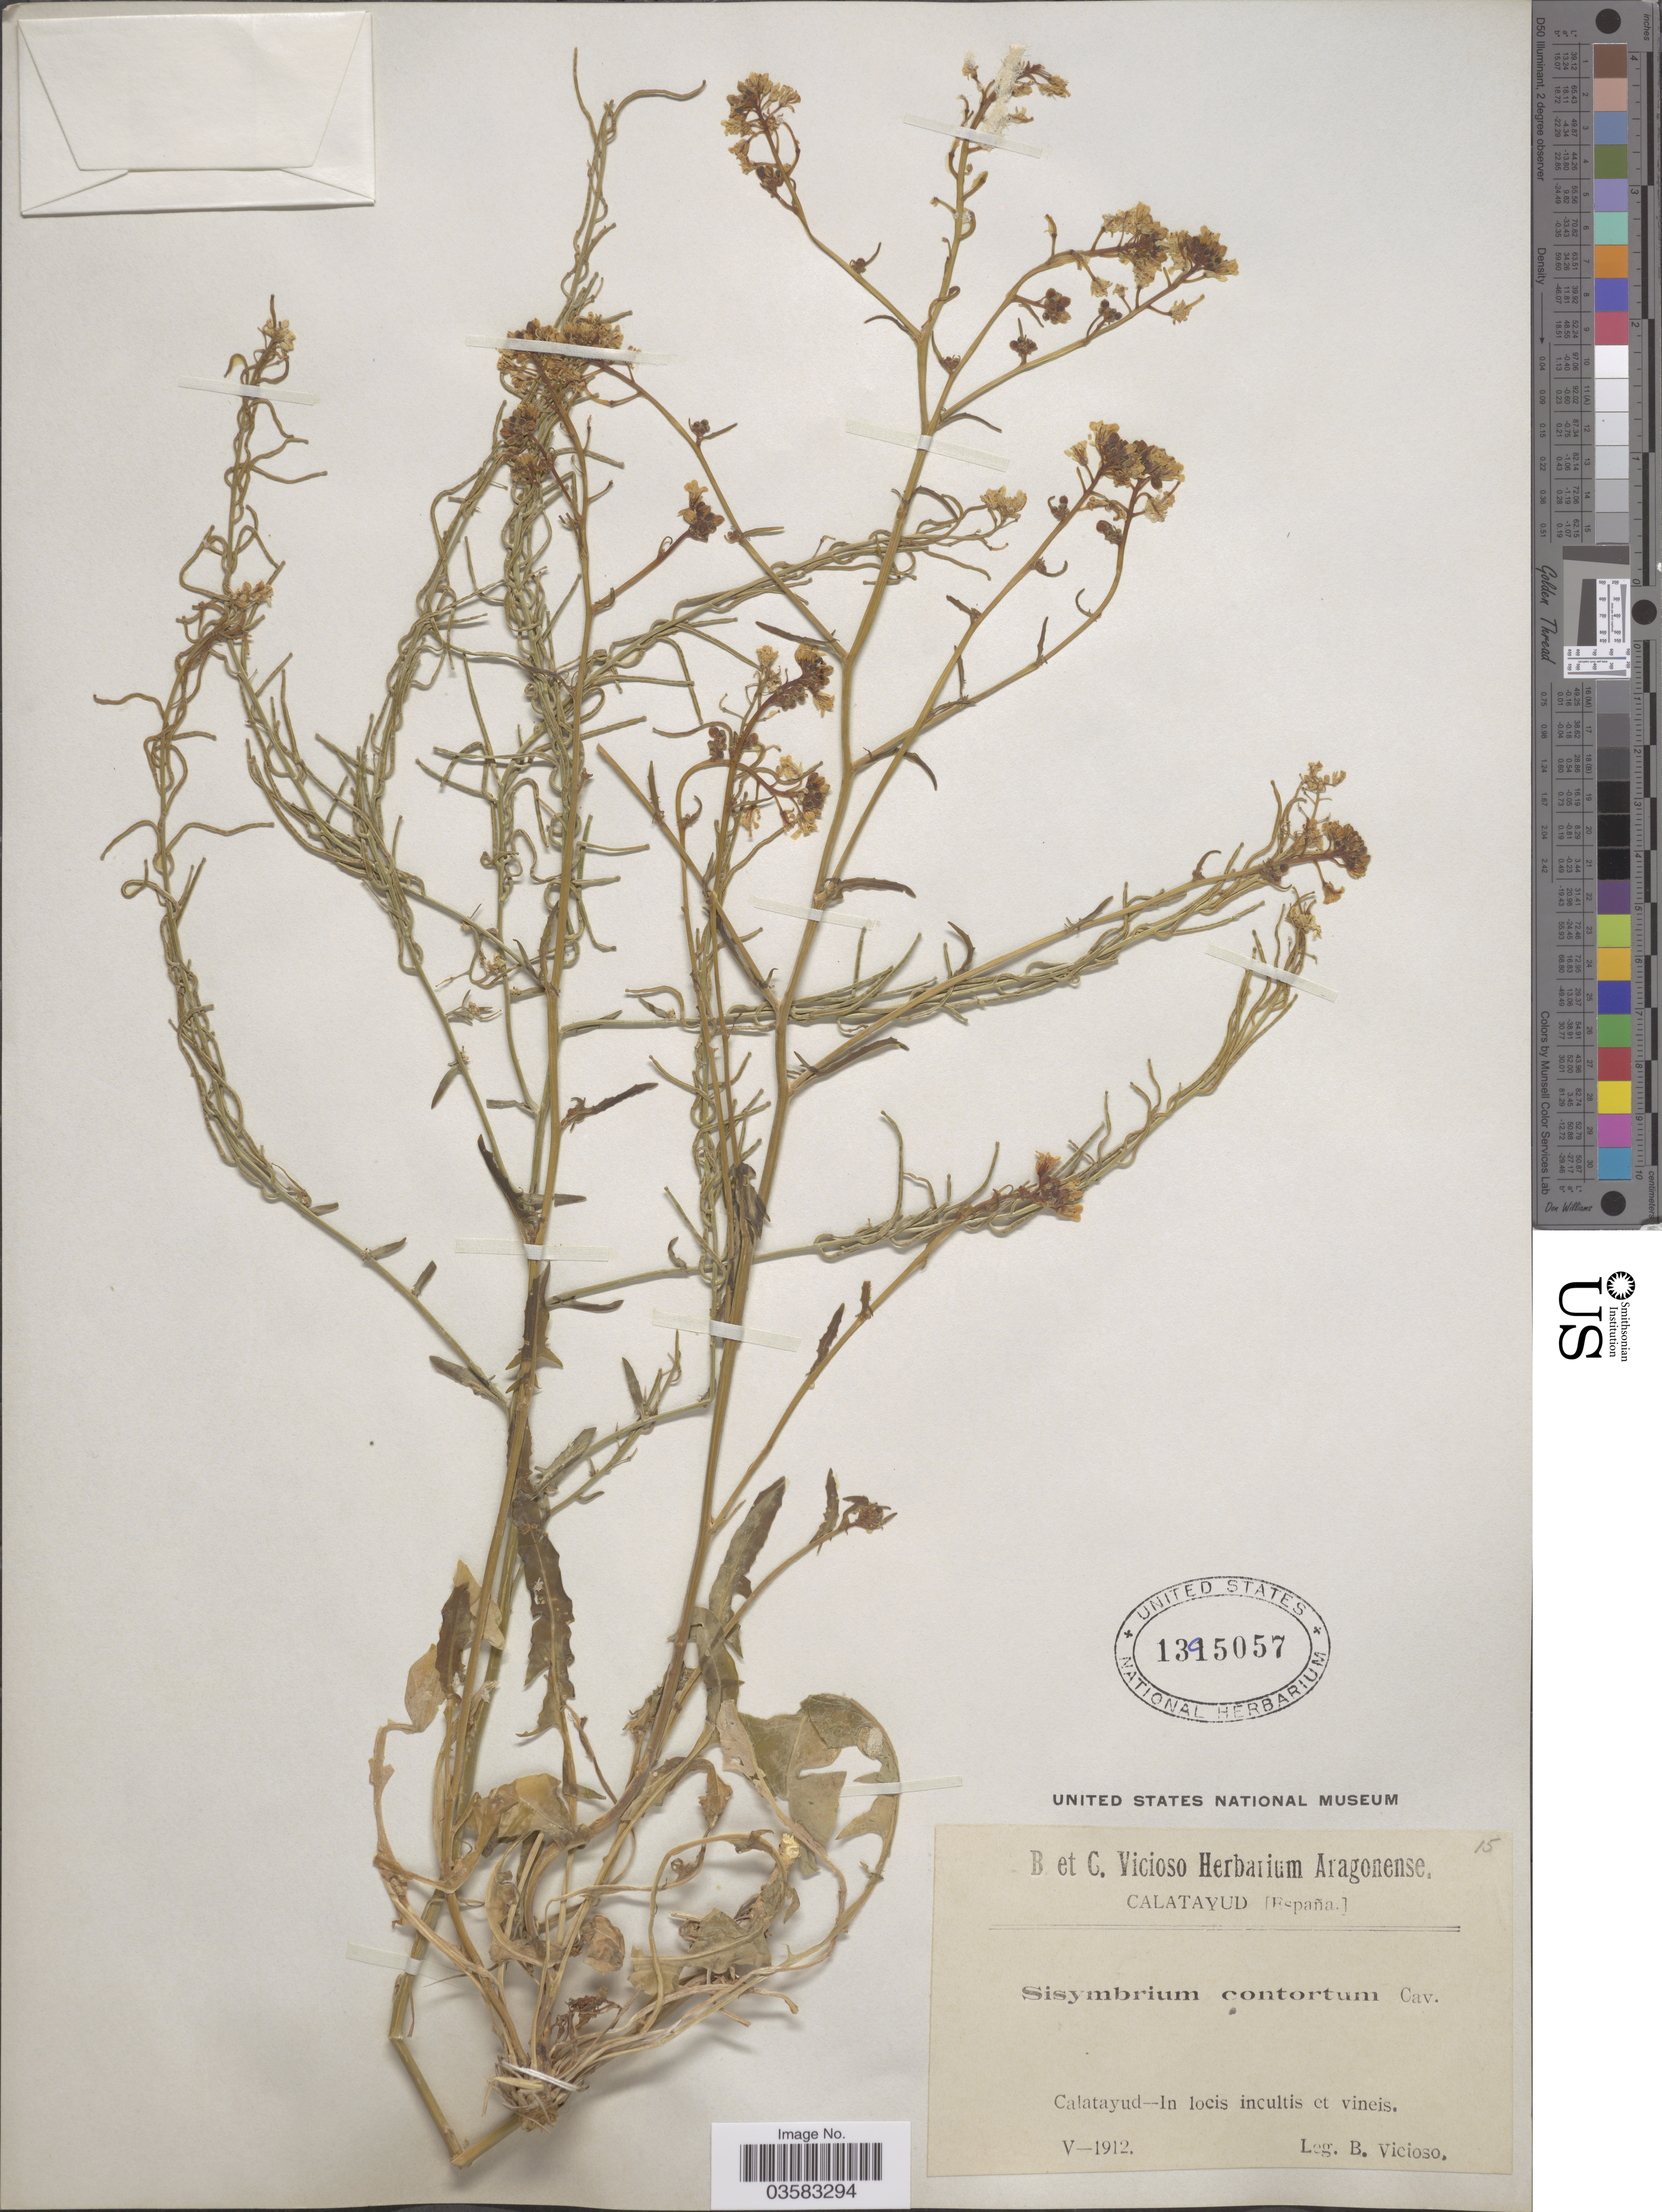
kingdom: Plantae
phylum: Tracheophyta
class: Magnoliopsida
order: Brassicales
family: Brassicaceae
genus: Sisymbrium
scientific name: Sisymbrium contortum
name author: Cav.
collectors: Vicioso, B.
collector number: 15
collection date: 1912-05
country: Spain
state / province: Aragón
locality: Calatayud - In locis incultis et vineis.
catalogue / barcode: US 1395057